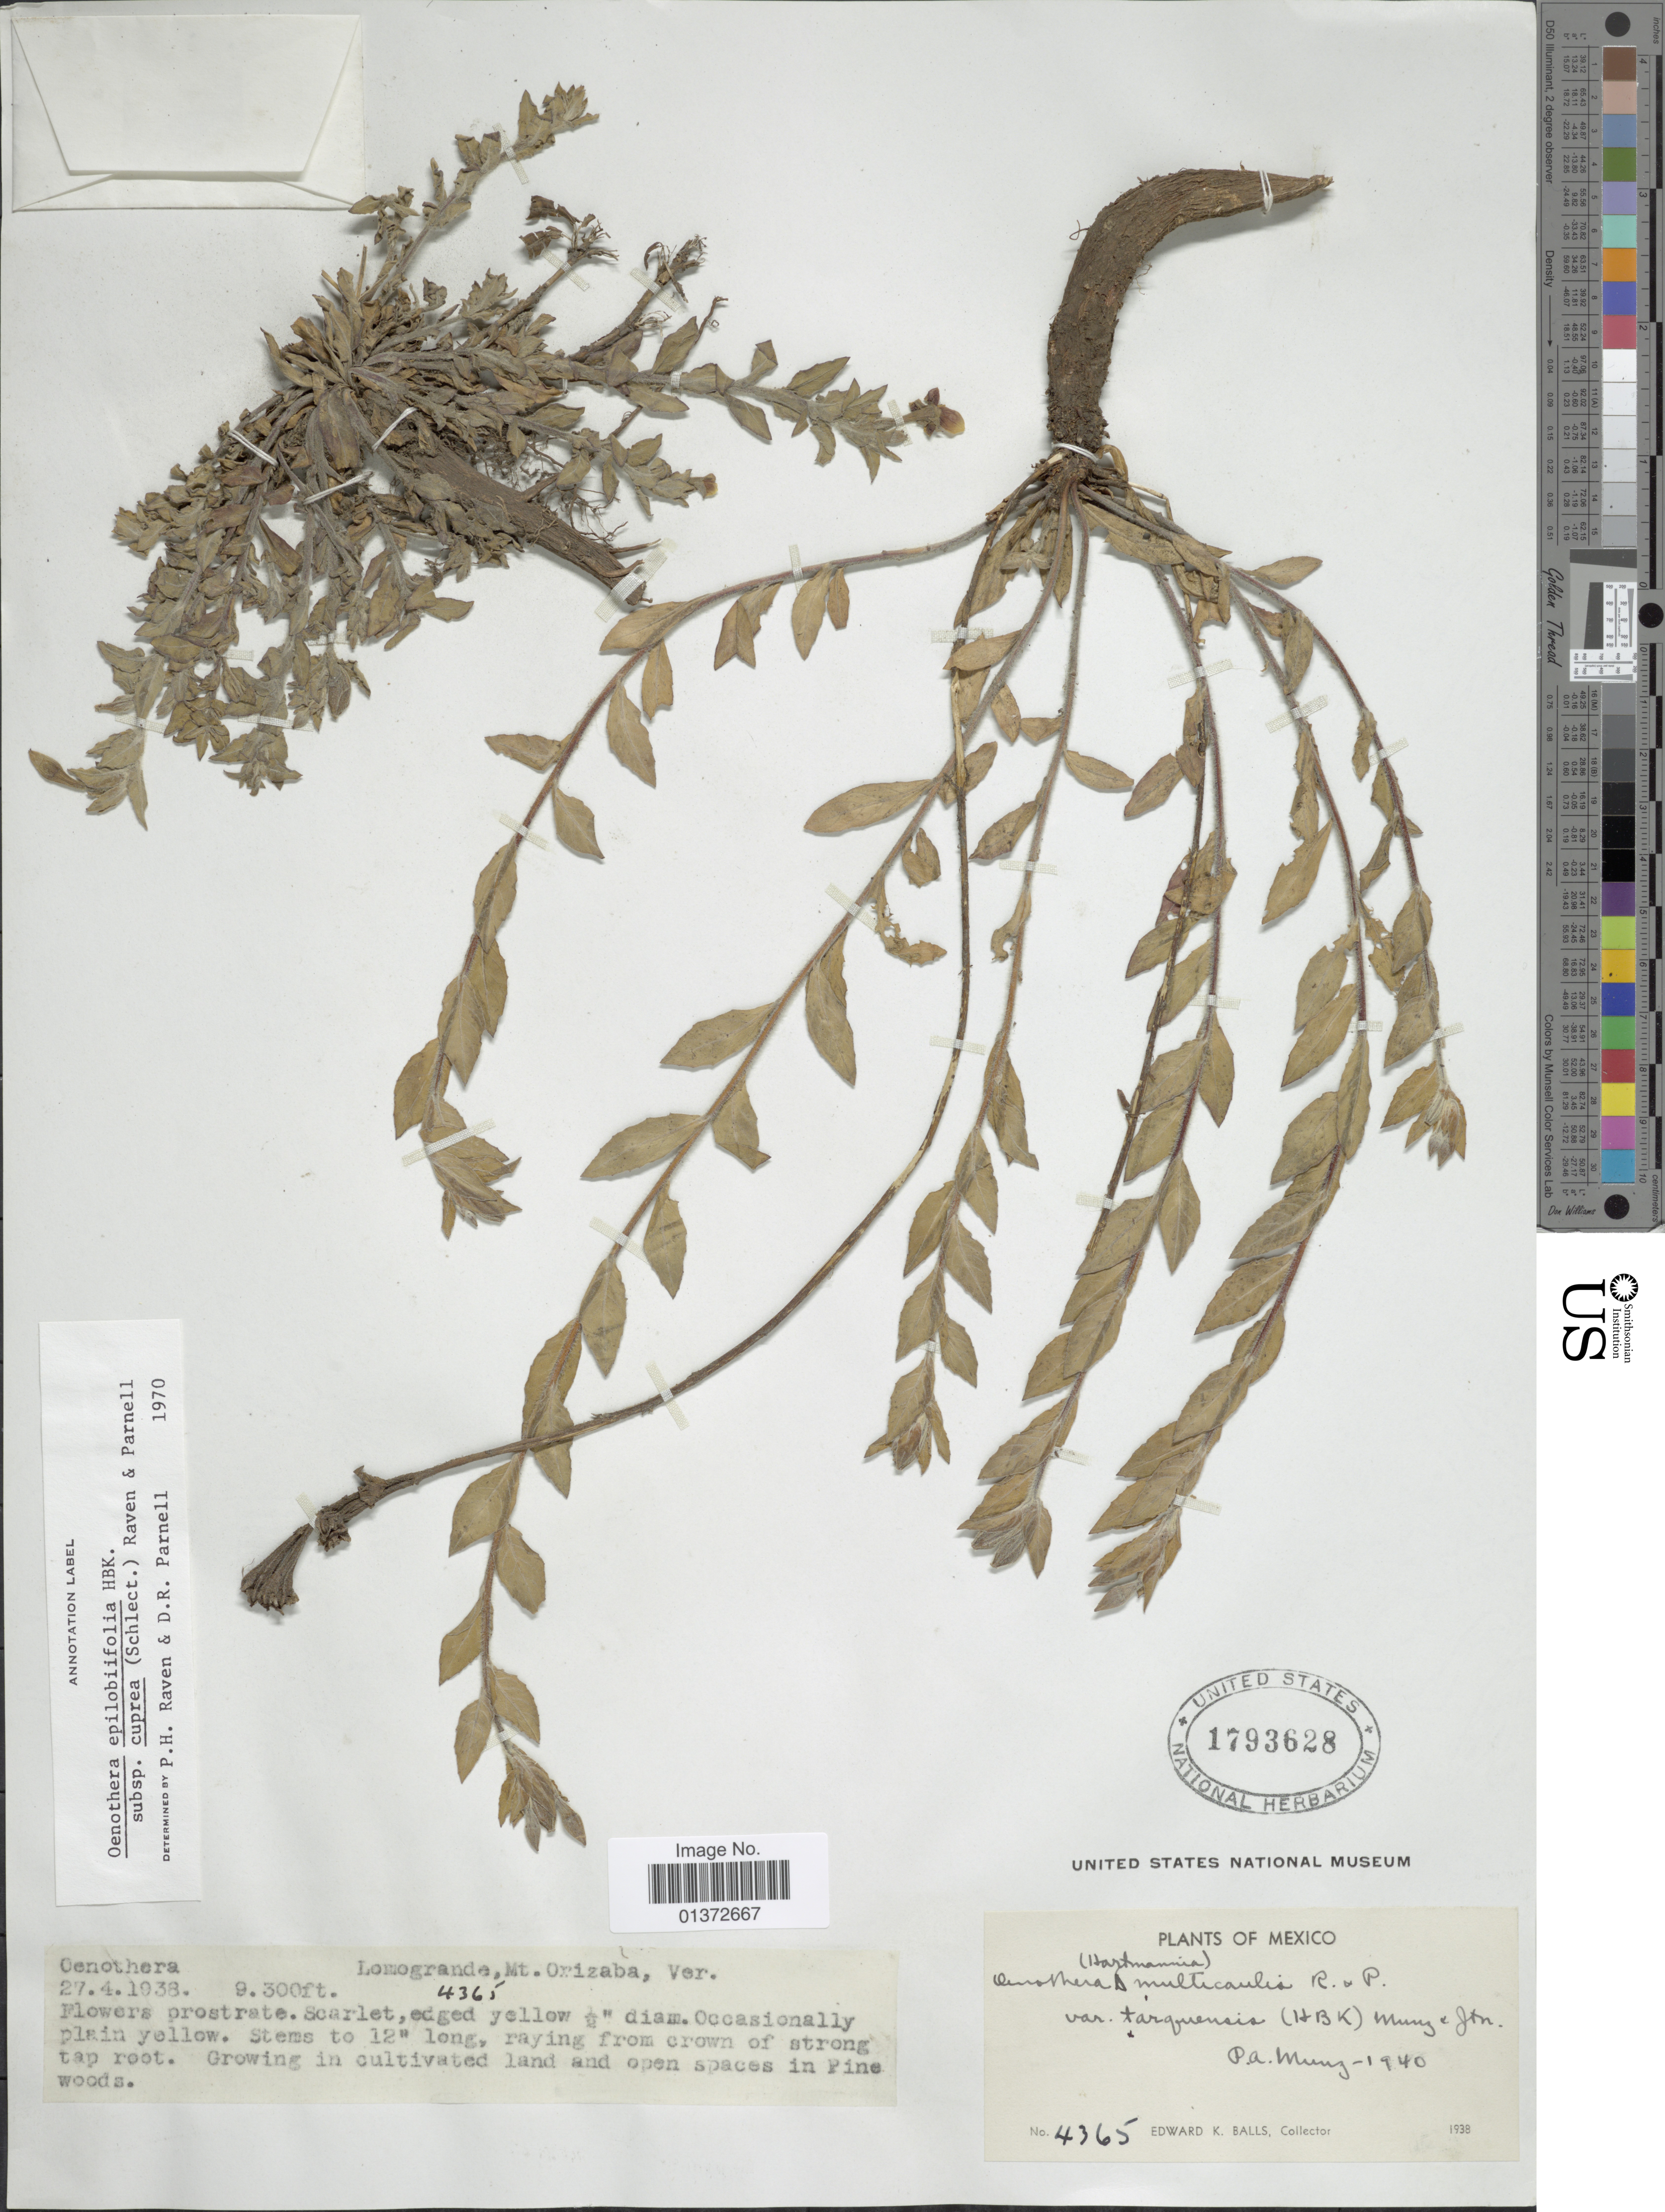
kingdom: Plantae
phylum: Tracheophyta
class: Magnoliopsida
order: Myrtales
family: Onagraceae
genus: Oenothera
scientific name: Oenothera epilobiifolia subsp. cuprea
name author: (Schltdl.) P.H. Raven & D.R. Parn.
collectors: E. K. Balls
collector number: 4365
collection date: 1938-04-27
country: Mexico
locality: Lomogrande, Mt. Orizaba, Ver.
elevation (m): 2835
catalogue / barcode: US 1793628